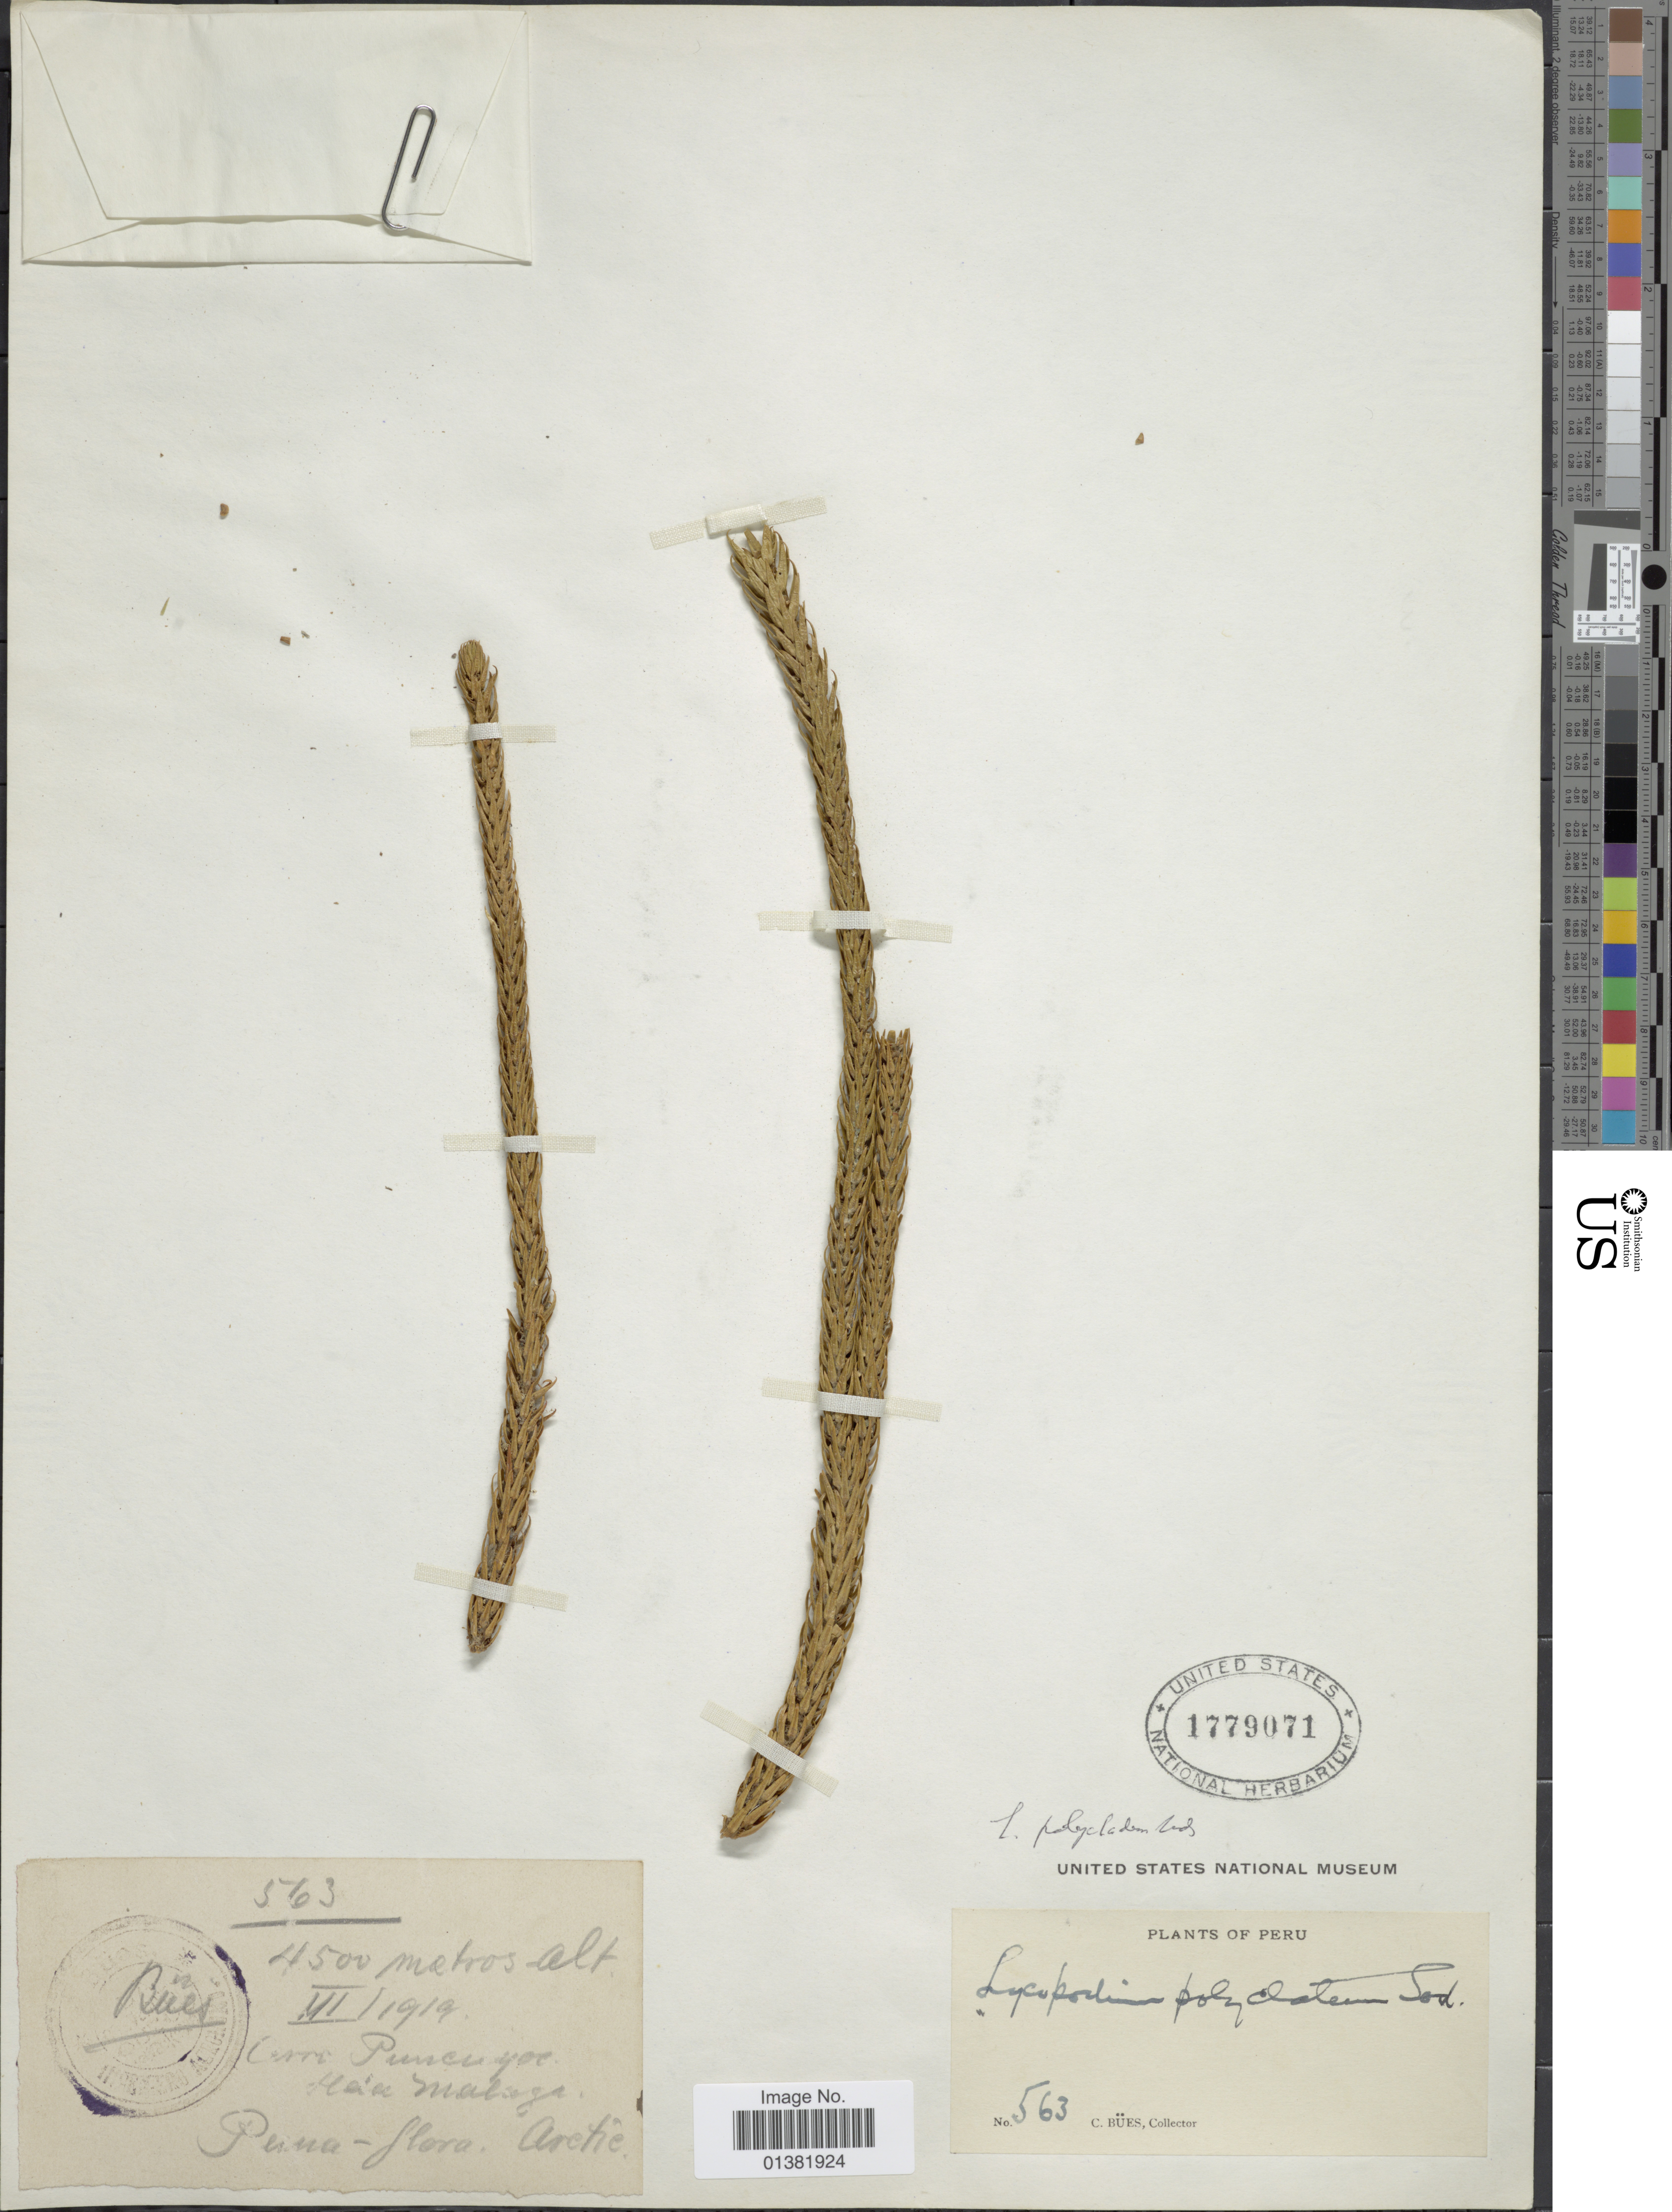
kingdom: Plantae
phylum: Tracheophyta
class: Lycopodiopsida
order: Lycopodiales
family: Lycopodiaceae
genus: Phlegmariurus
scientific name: Phlegmariurus crassus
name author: (Humb. & Bonpl. ex Willd.) B. Øllg.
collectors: C. Bues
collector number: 563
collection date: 1919-06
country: Peru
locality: Cerro Puncuyoc, Hace Malaga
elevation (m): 4500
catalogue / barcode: US 1779071